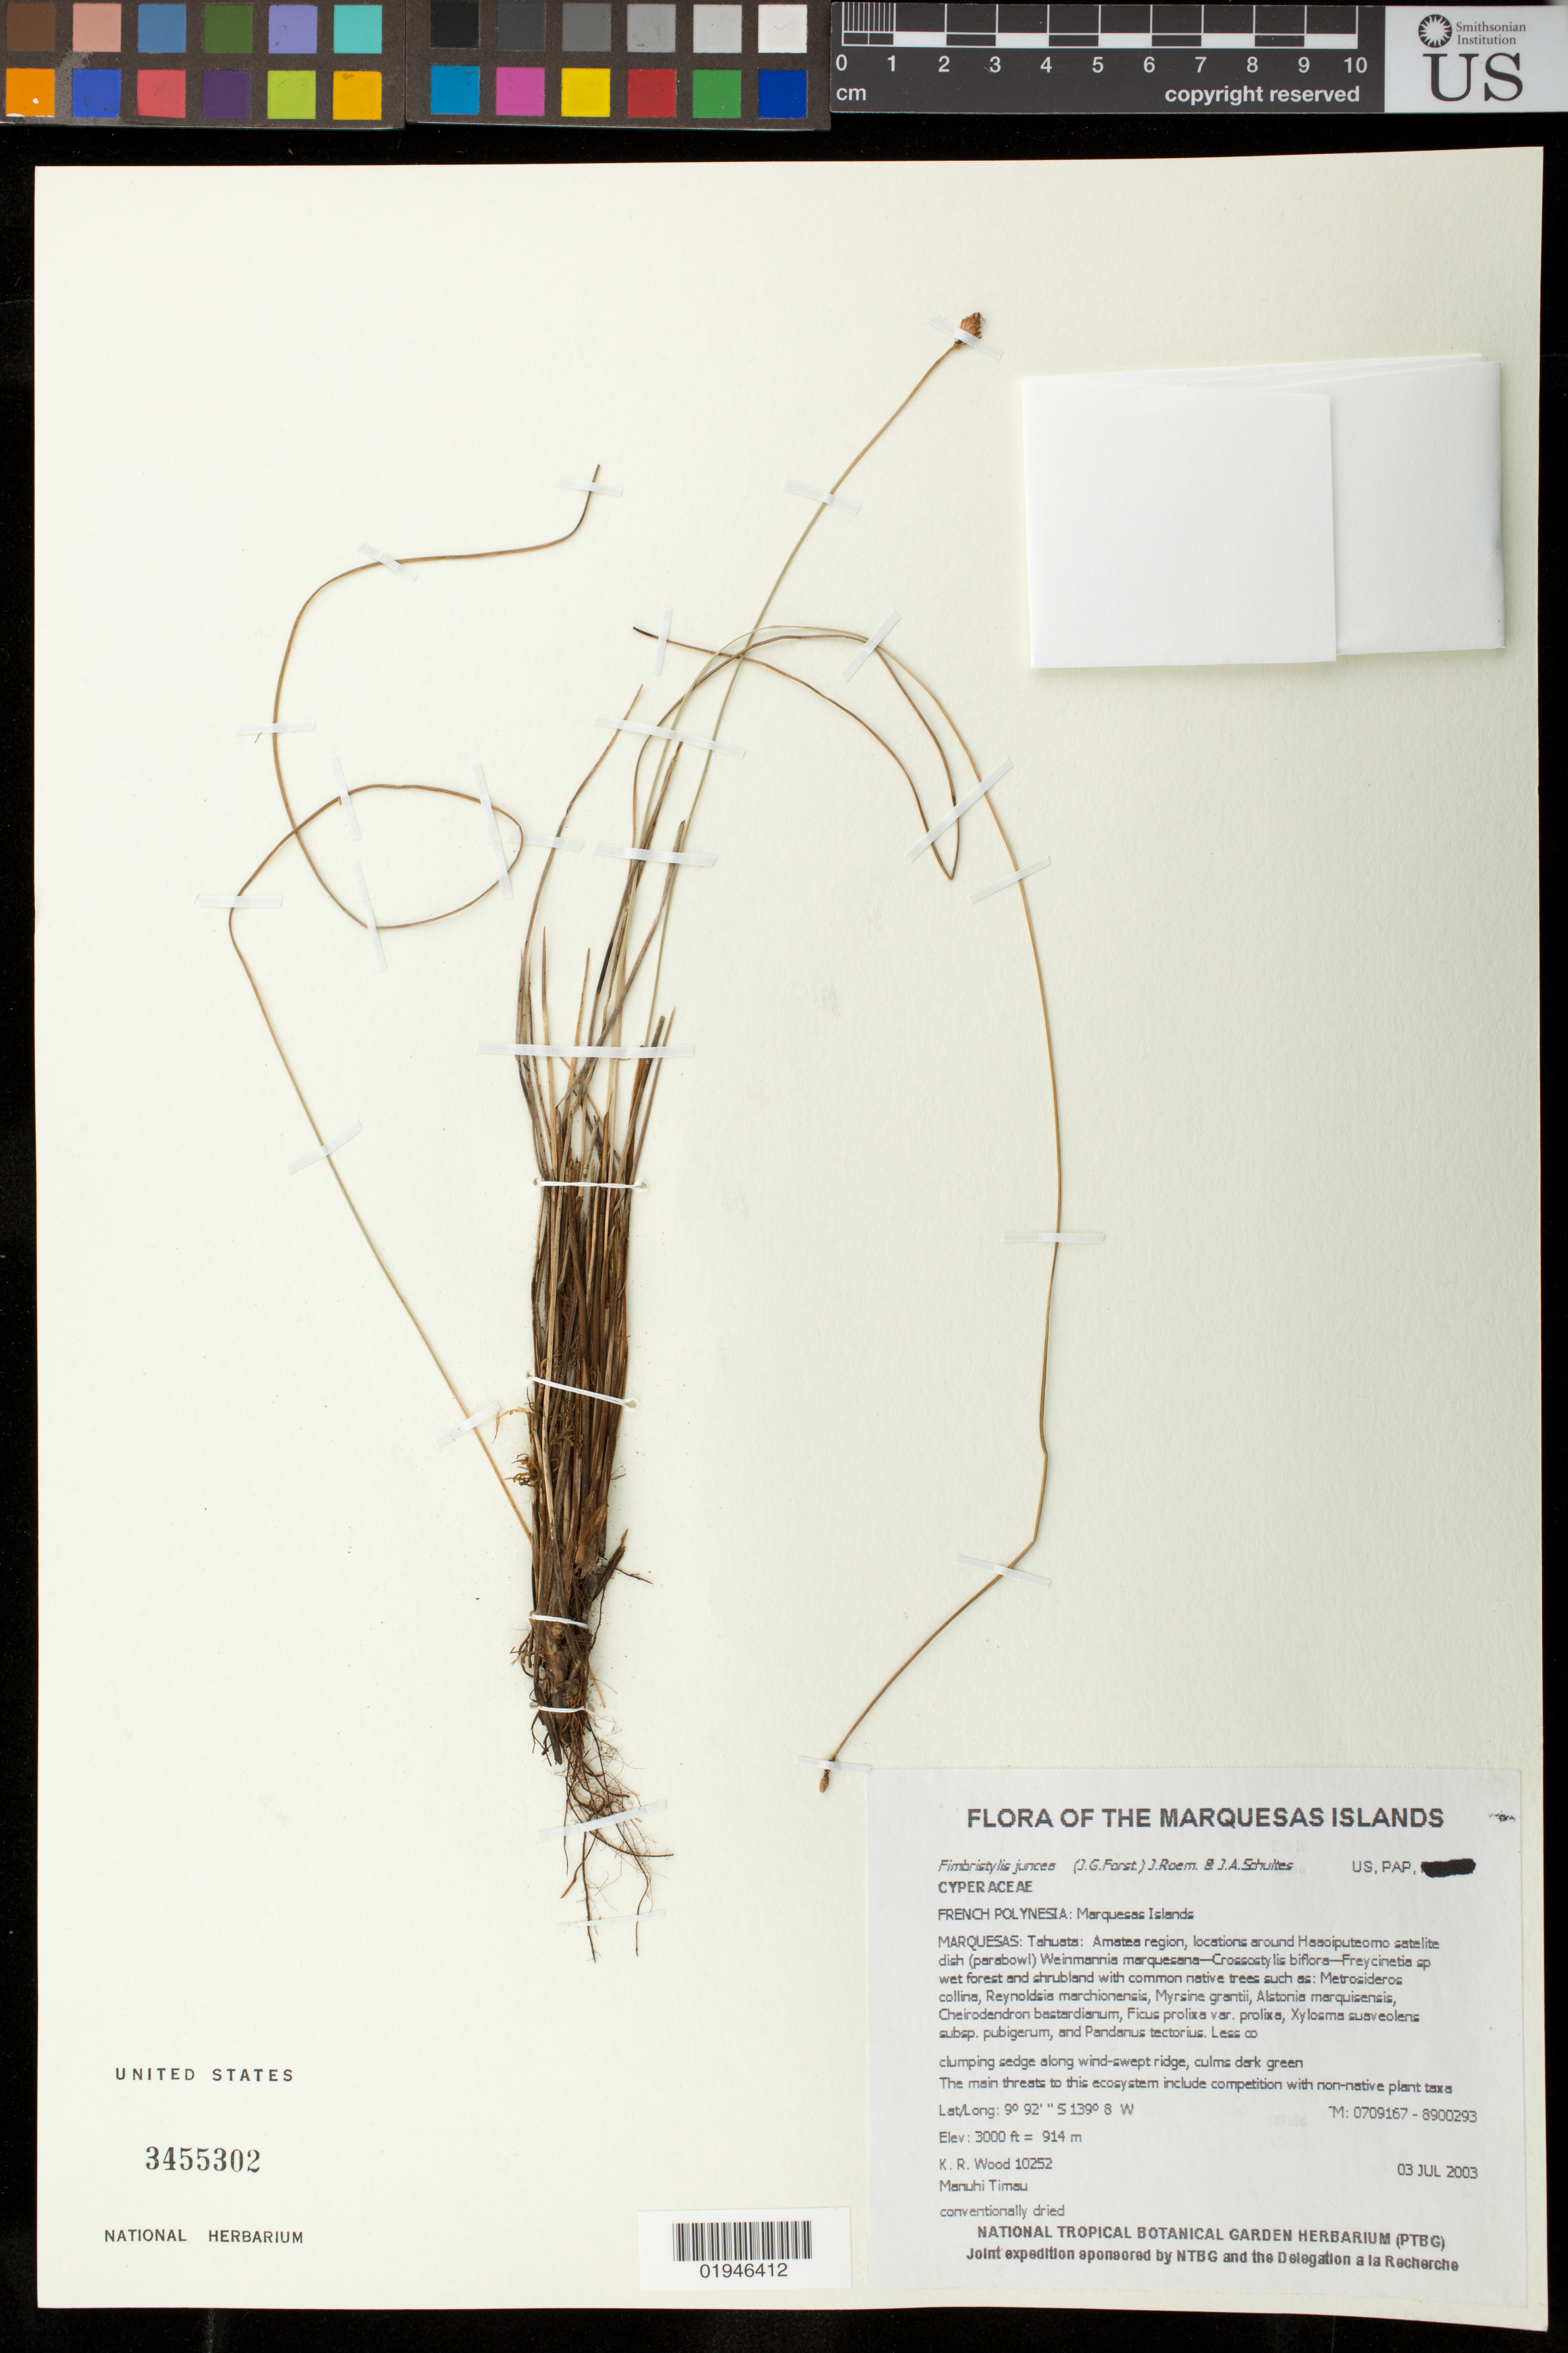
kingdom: Plantae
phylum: Tracheophyta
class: Liliopsida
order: Poales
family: Cyperaceae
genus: Fimbristylis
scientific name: Fimbristylis juncea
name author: (G. Forst.) Br. ex Roem. & Schult.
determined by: Wagner, W. L., (BOT), Smithsonian Institution - National Museum of Natural History (UNITED STATES)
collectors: K. R. Wood & M. Timau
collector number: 10252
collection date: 2003-07-03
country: French Polynesia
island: Tahuata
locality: Amatea region, locations around Haaoiputeomo satelite dish (parabowl) Weinmannia marquesana - Crossostylis biflora - Freycinetia sp wet forest and shrubland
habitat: Open, wet; along wind-swept ridge, crest, E aspect, steep slope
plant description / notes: Ageratum conyzoides, Elephantopus mollis, Psidium guajava, Spathoglottis plicata, Zingiber zerumbet, Paspalum conjugatum, Paspalum paniculatum, Rhynchelytrum repens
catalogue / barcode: US 3455302